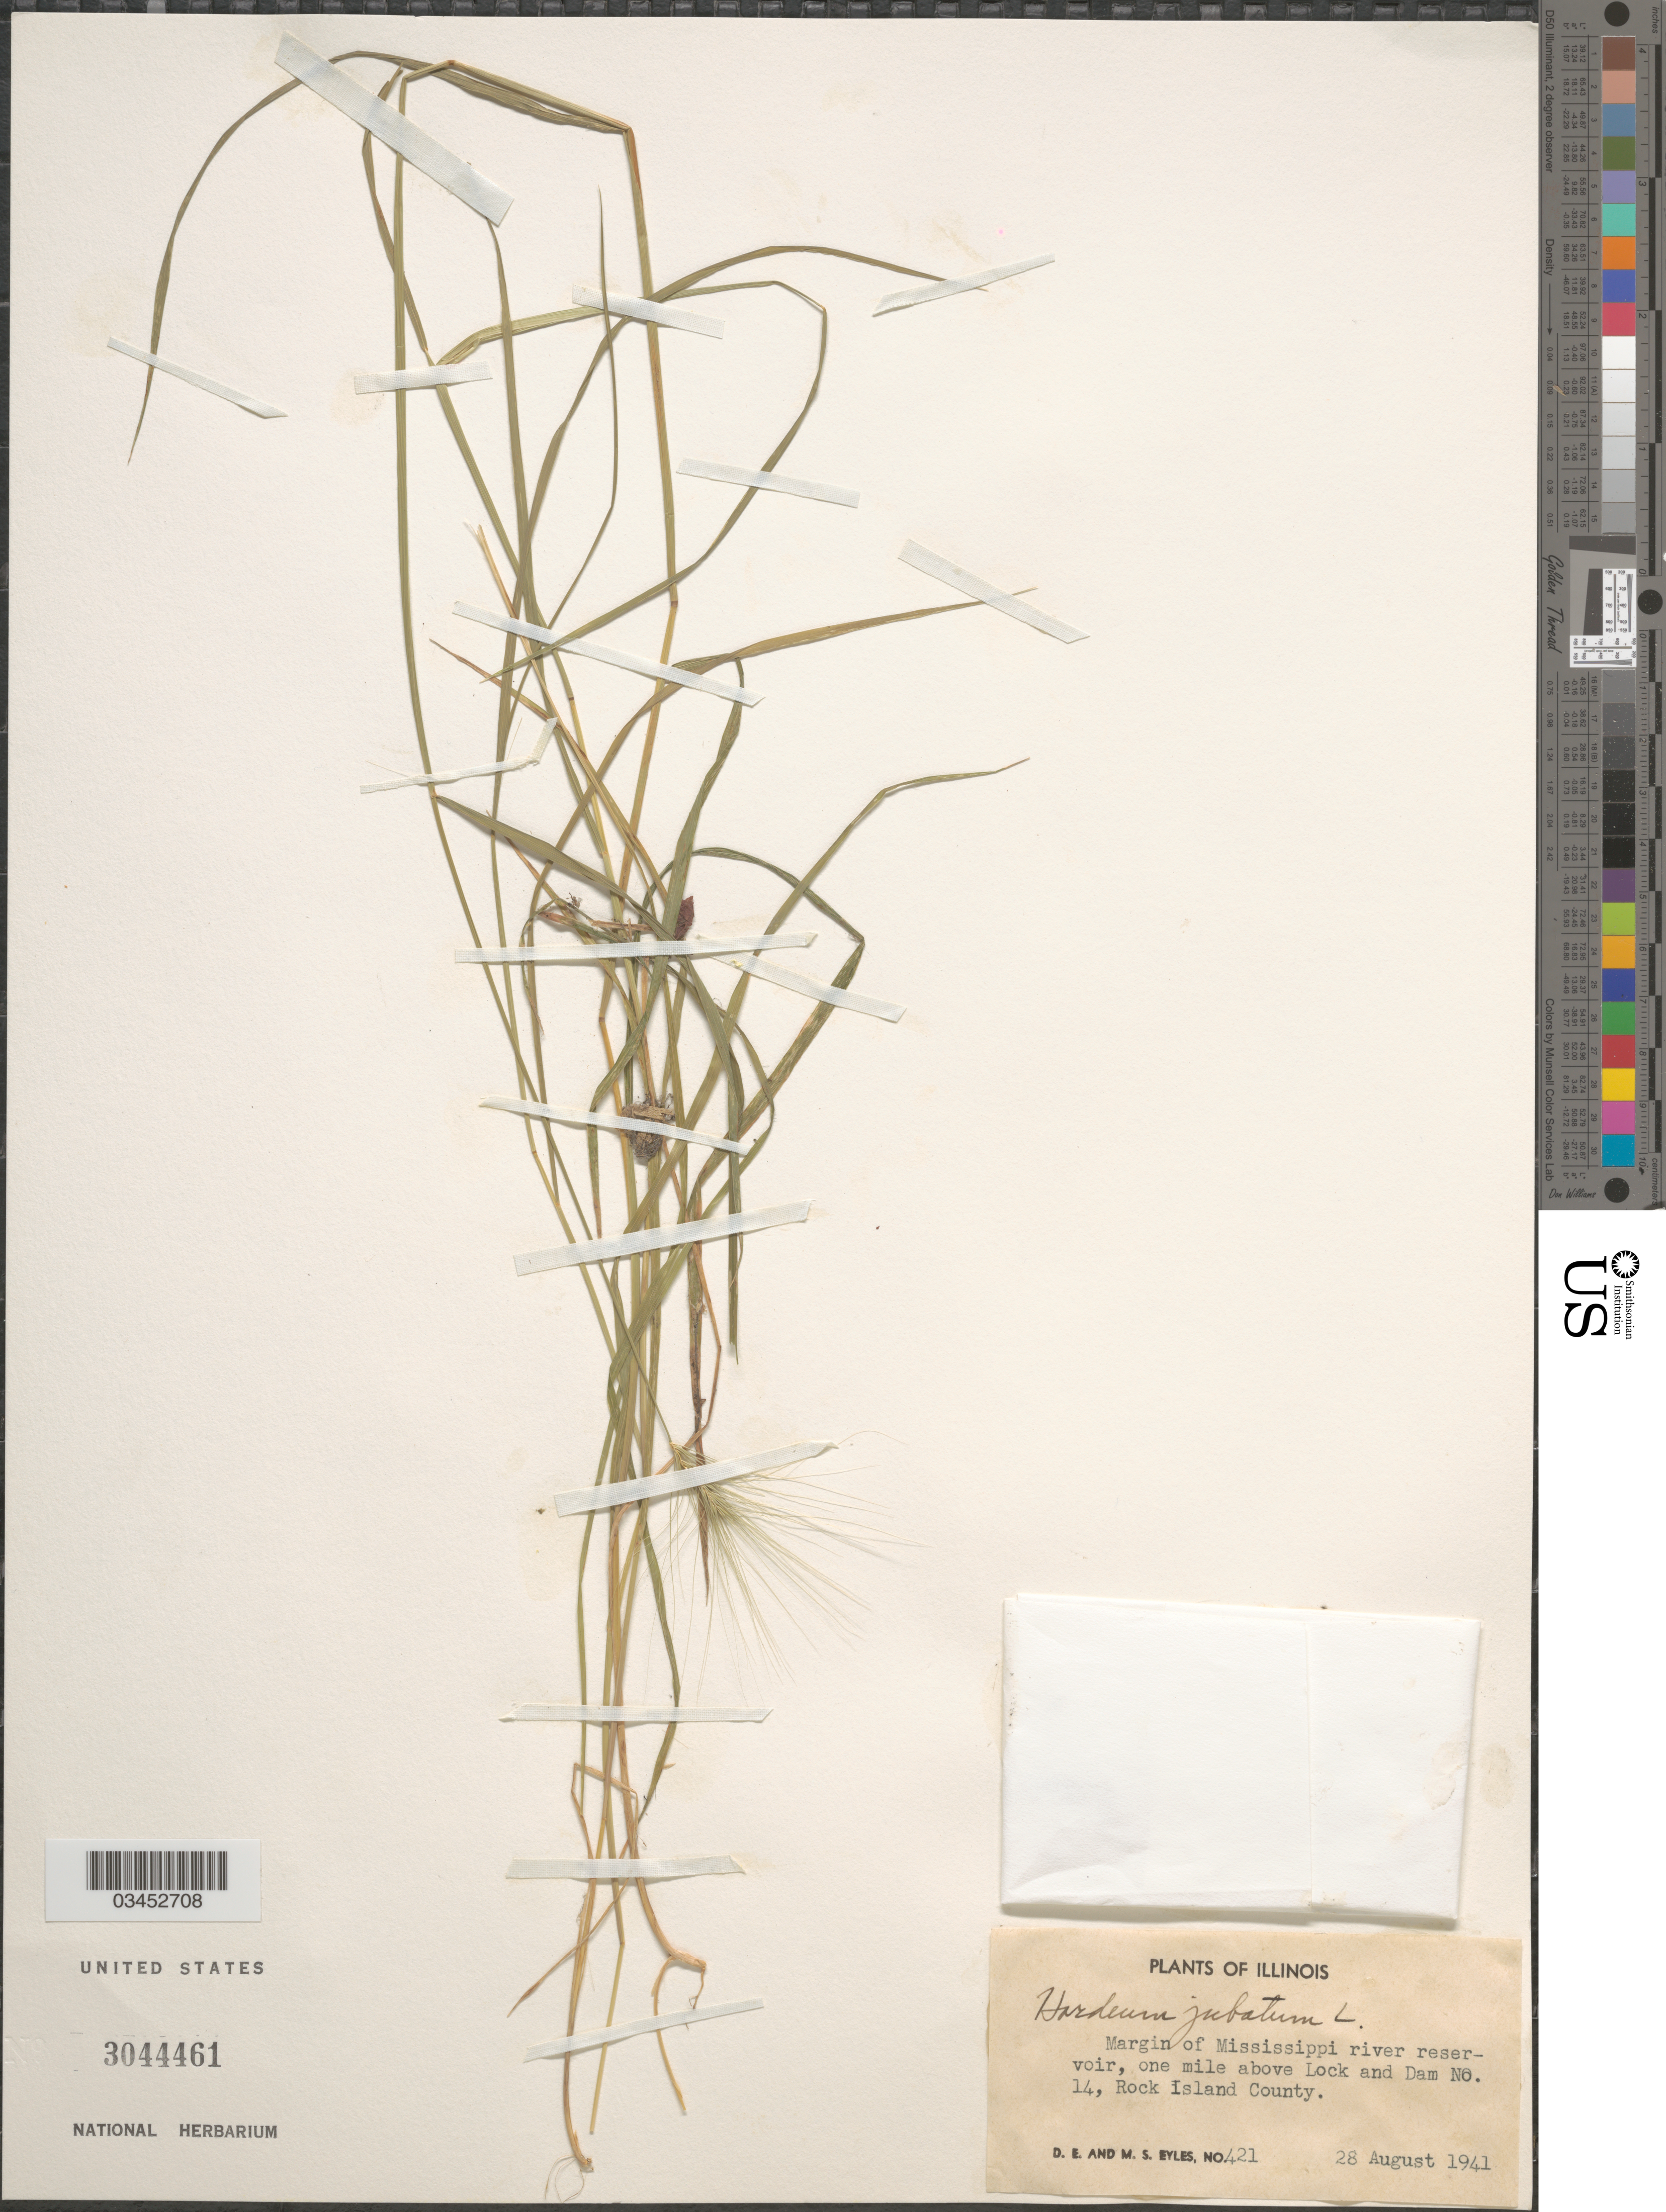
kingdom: Plantae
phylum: Tracheophyta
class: Liliopsida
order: Poales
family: Poaceae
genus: Hordeum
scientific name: Hordeum jubatum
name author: L.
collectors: D. Eyles & M. Eyles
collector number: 421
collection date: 1941-08-28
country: United States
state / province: Illinois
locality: Margin of Mississippi river reservoir, one mile above Lock and Dam No. 14, Rock Island County.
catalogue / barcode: US 3044461